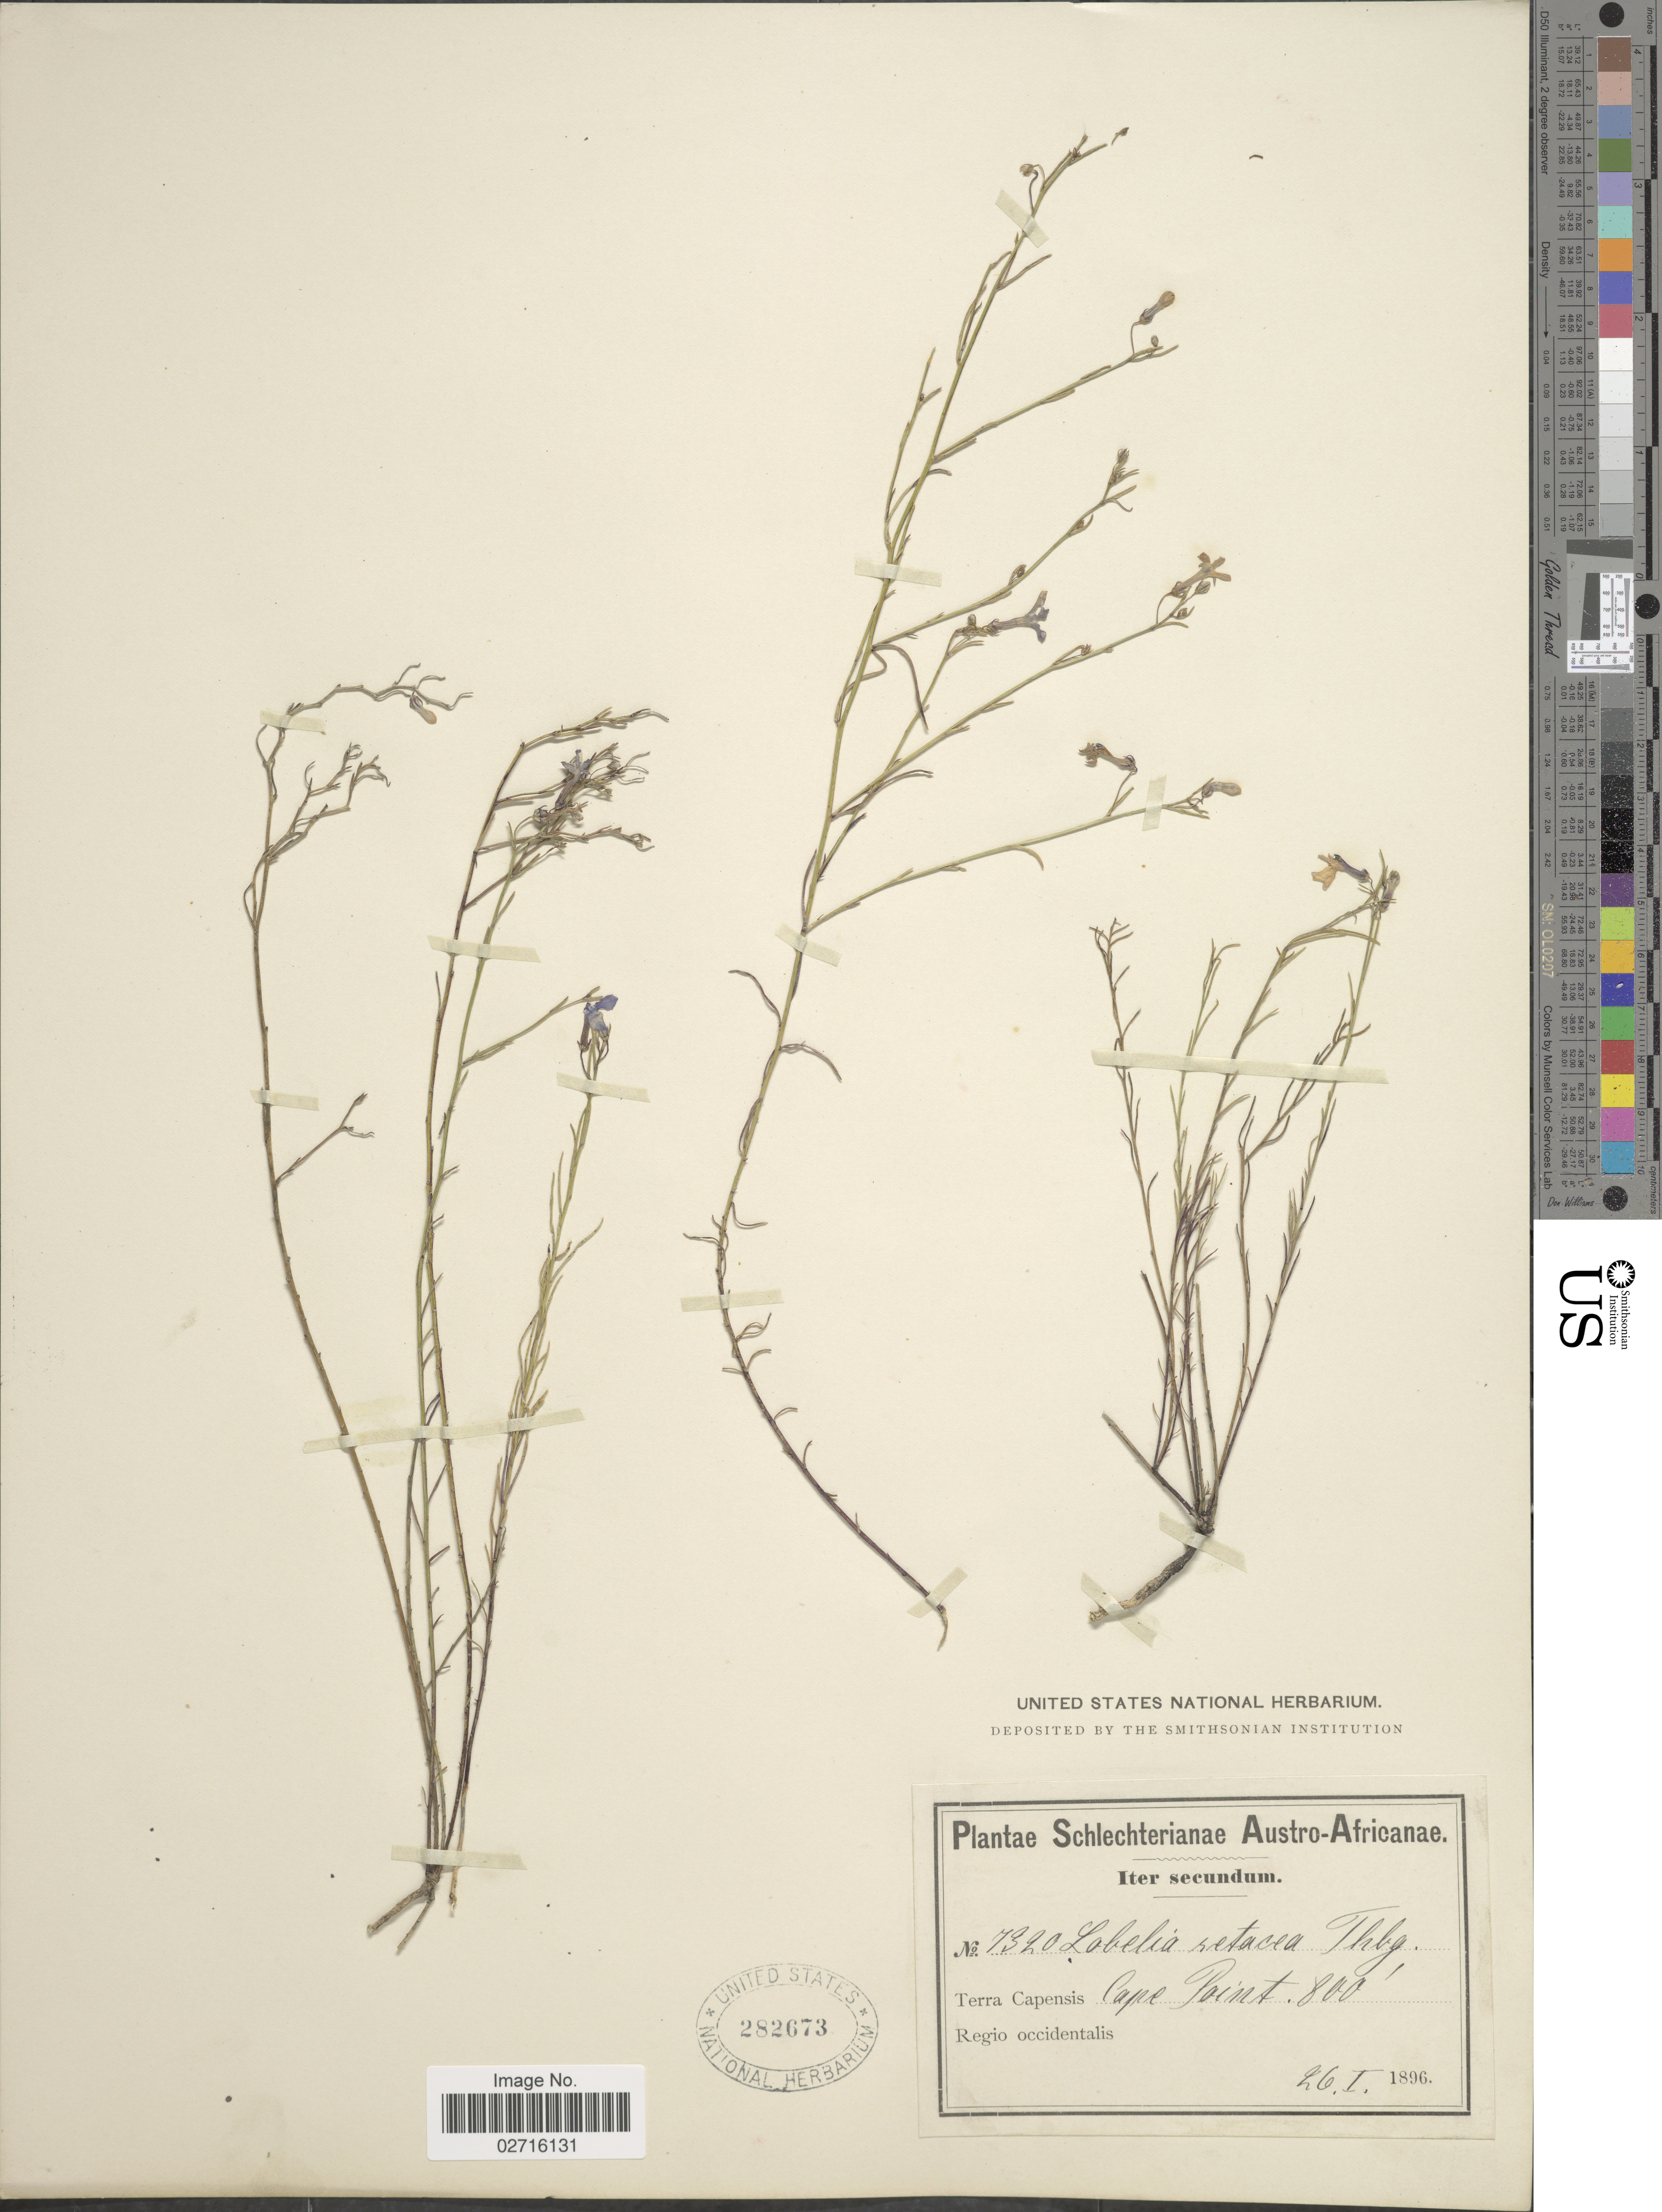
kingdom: Plantae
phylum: Tracheophyta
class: Magnoliopsida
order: Asterales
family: Campanulaceae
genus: Lobelia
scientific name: Lobelia setacea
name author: Thunb.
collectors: Schlechter, --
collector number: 7320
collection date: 1896-01-26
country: South Africa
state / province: Western Cape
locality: Austro-Africanae, Terra Capensis, Cape Point, Regio occidentalis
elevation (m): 244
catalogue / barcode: US 282673